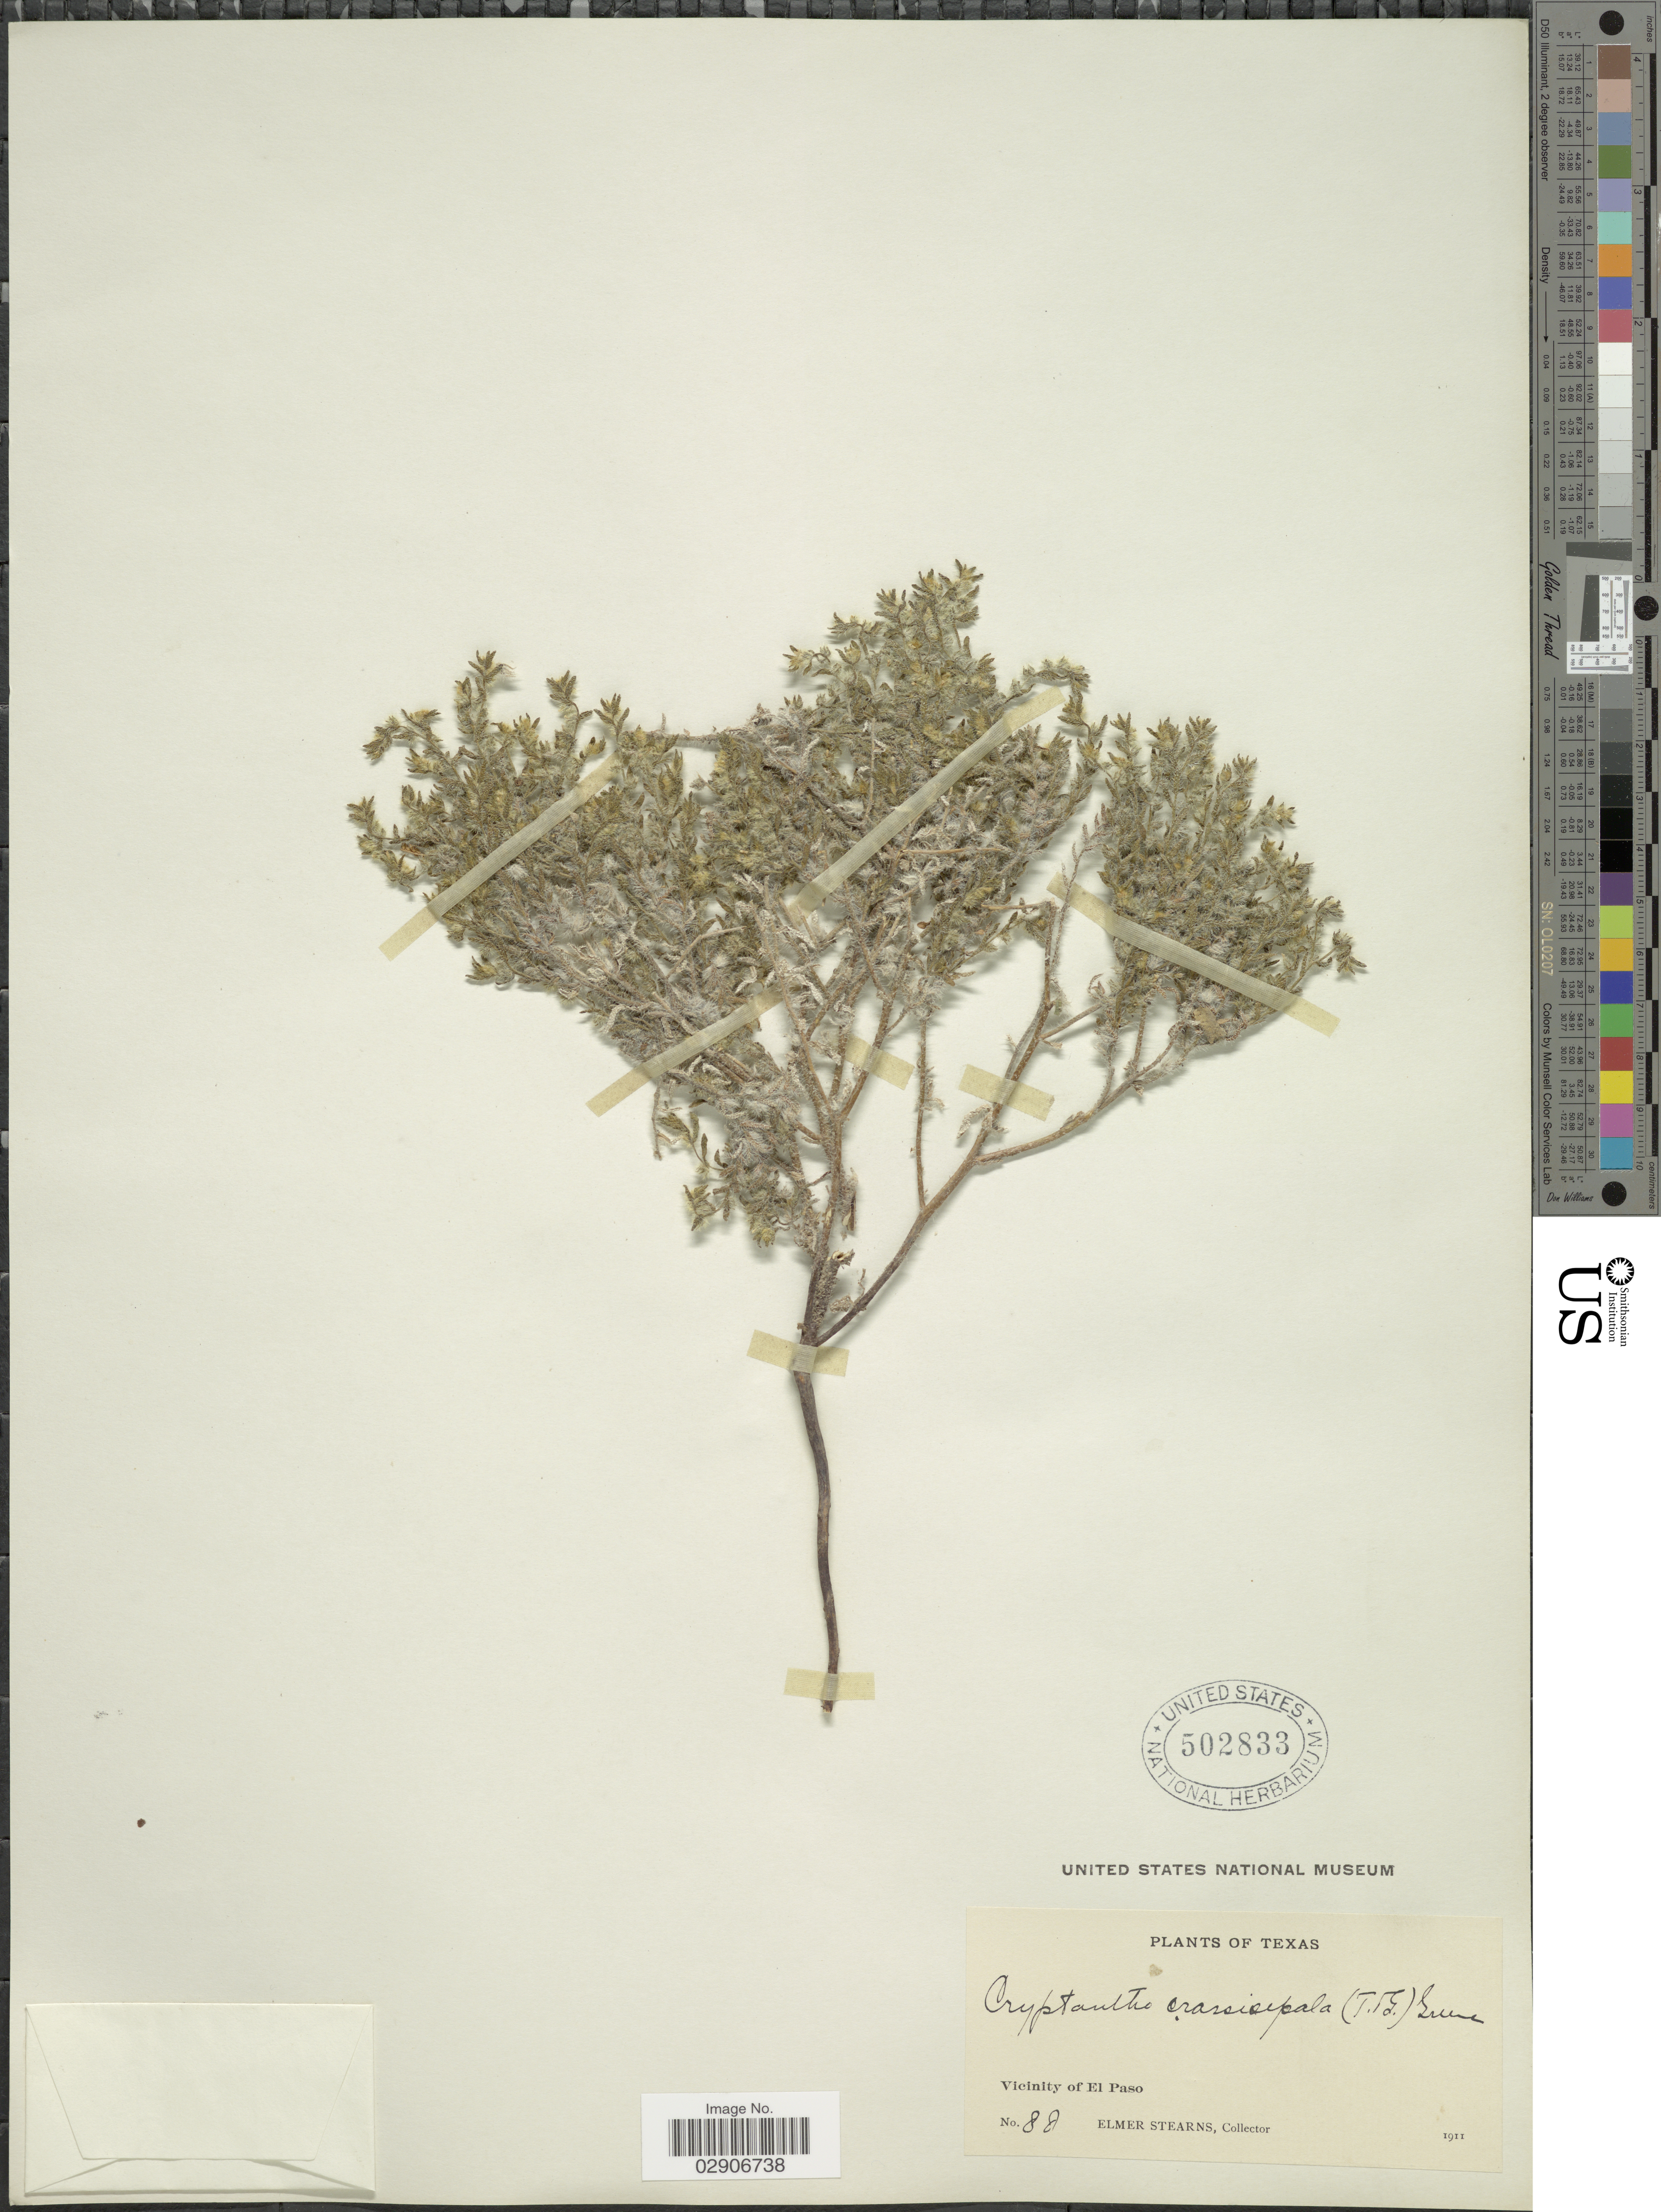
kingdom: Plantae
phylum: Tracheophyta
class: Magnoliopsida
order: Boraginales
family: Boraginaceae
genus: Cryptantha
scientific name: Cryptantha albida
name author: (Kunth) I.M. Johnst.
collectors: E. Stearns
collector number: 88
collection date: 1911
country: United States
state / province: Texas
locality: Vicinity of El Paso. Texas.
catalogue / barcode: US 502833